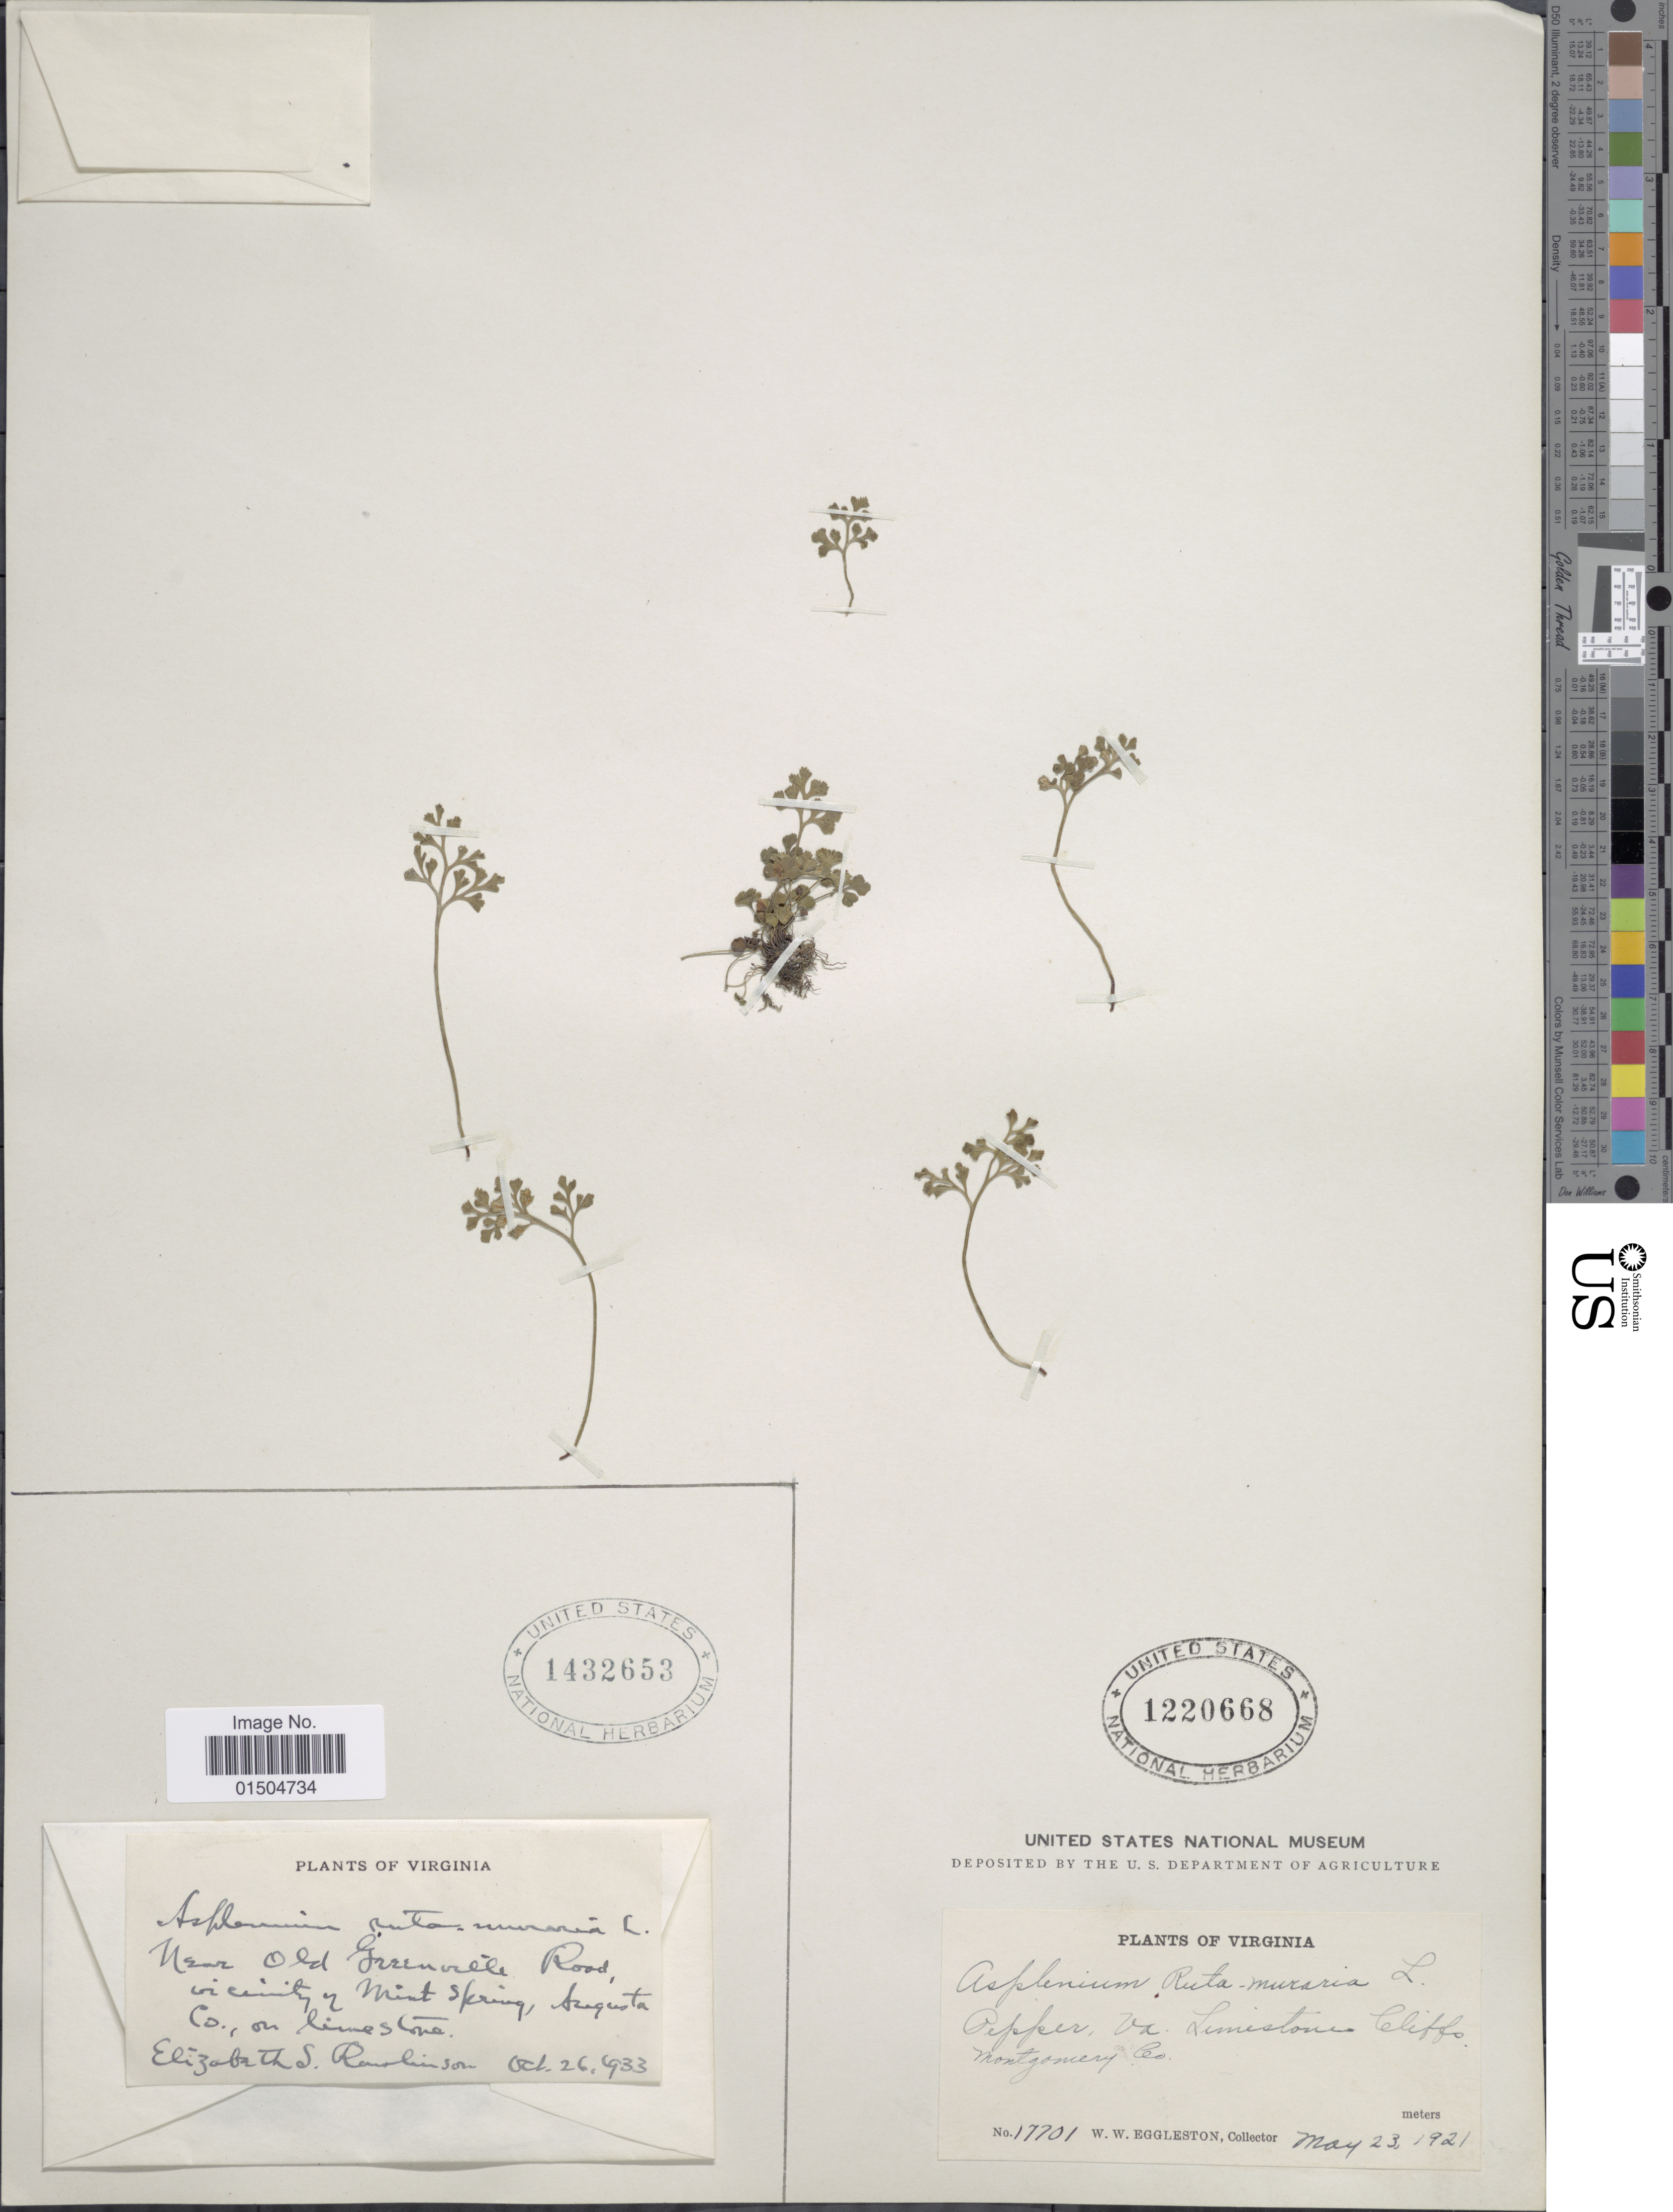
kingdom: Plantae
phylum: Tracheophyta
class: Polypodiopsida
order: Polypodiales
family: Aspleniaceae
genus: Asplenium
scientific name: Asplenium ruta-muraria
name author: L.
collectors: W. W. Eggleston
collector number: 17701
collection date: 1921-05-23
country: United States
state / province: Virginia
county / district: Montgomery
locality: Pepper, Va. Limestone Cliffs. Montgomery Co.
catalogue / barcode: US 1220668